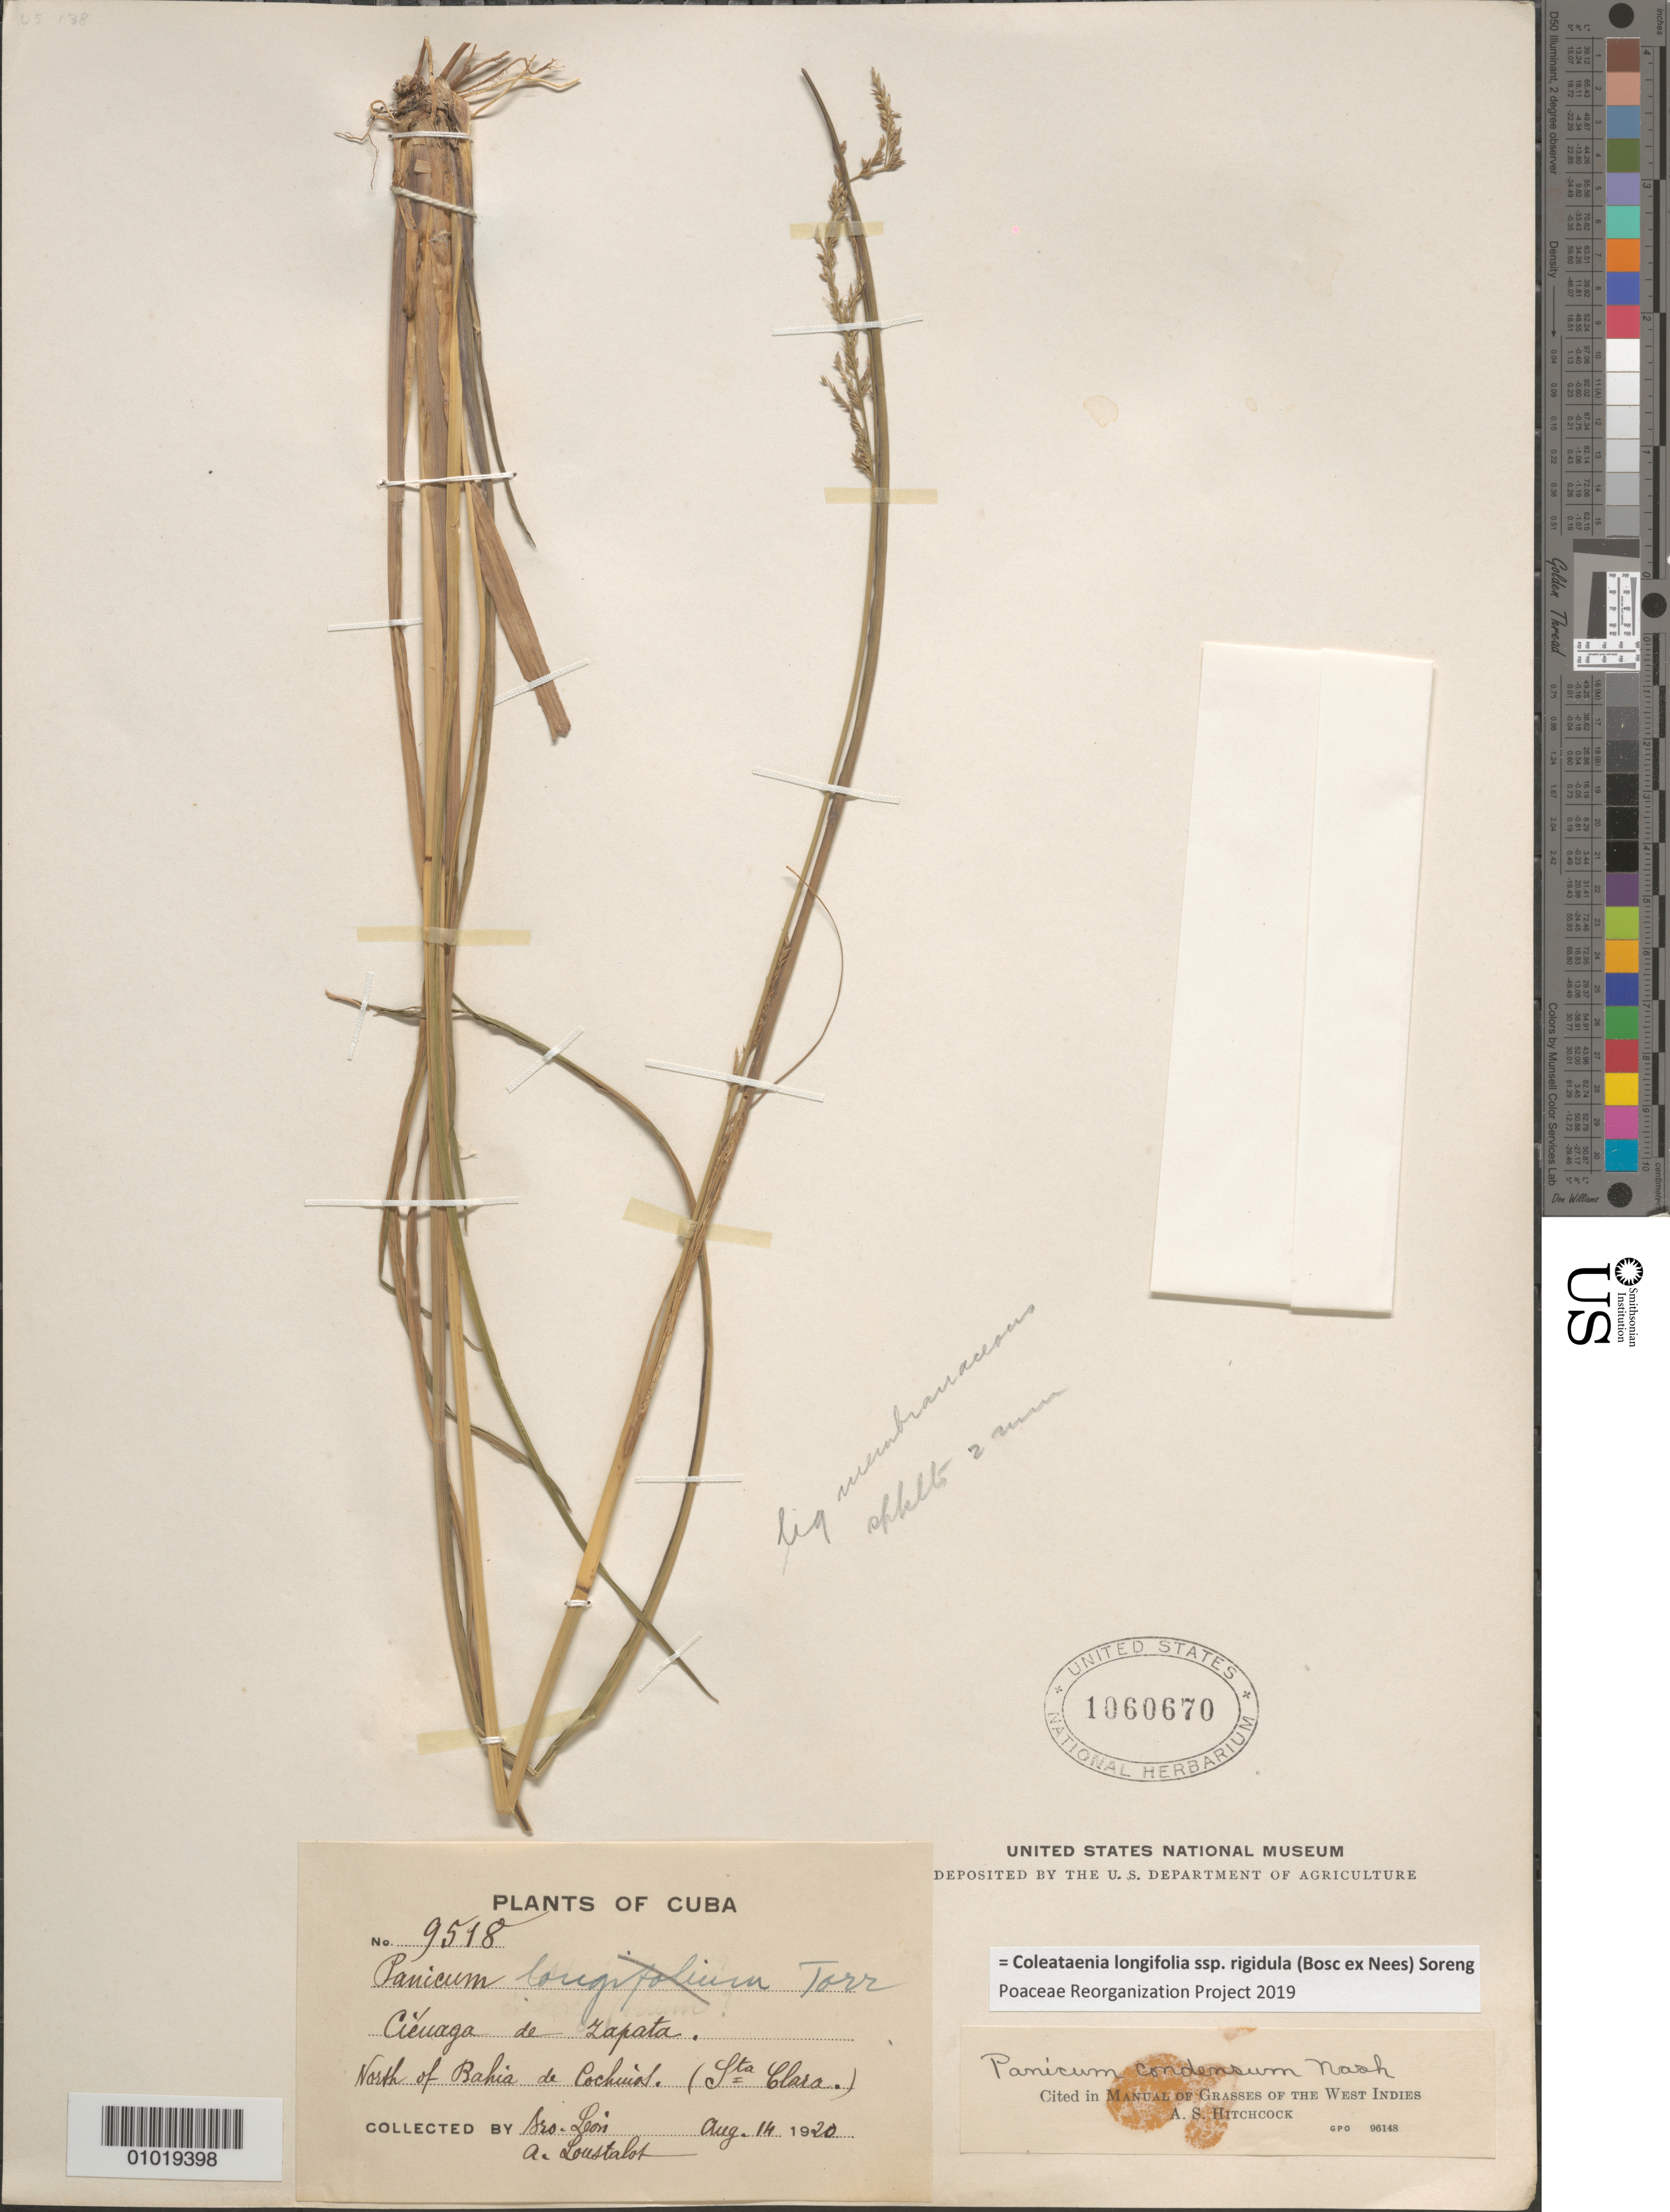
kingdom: Plantae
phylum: Tracheophyta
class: Liliopsida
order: Poales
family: Poaceae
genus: Panicum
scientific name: Panicum condensum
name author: Nash ex Small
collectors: Bro. León & A. Loustalot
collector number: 9518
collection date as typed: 14 Aug 1920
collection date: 1920-08-14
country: Cuba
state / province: Villa Clara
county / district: Santa Clara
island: Cuba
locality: Cienaga de Zapata, N of Bahia de Cochinos [Bay of Pigs]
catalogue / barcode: US 1060670